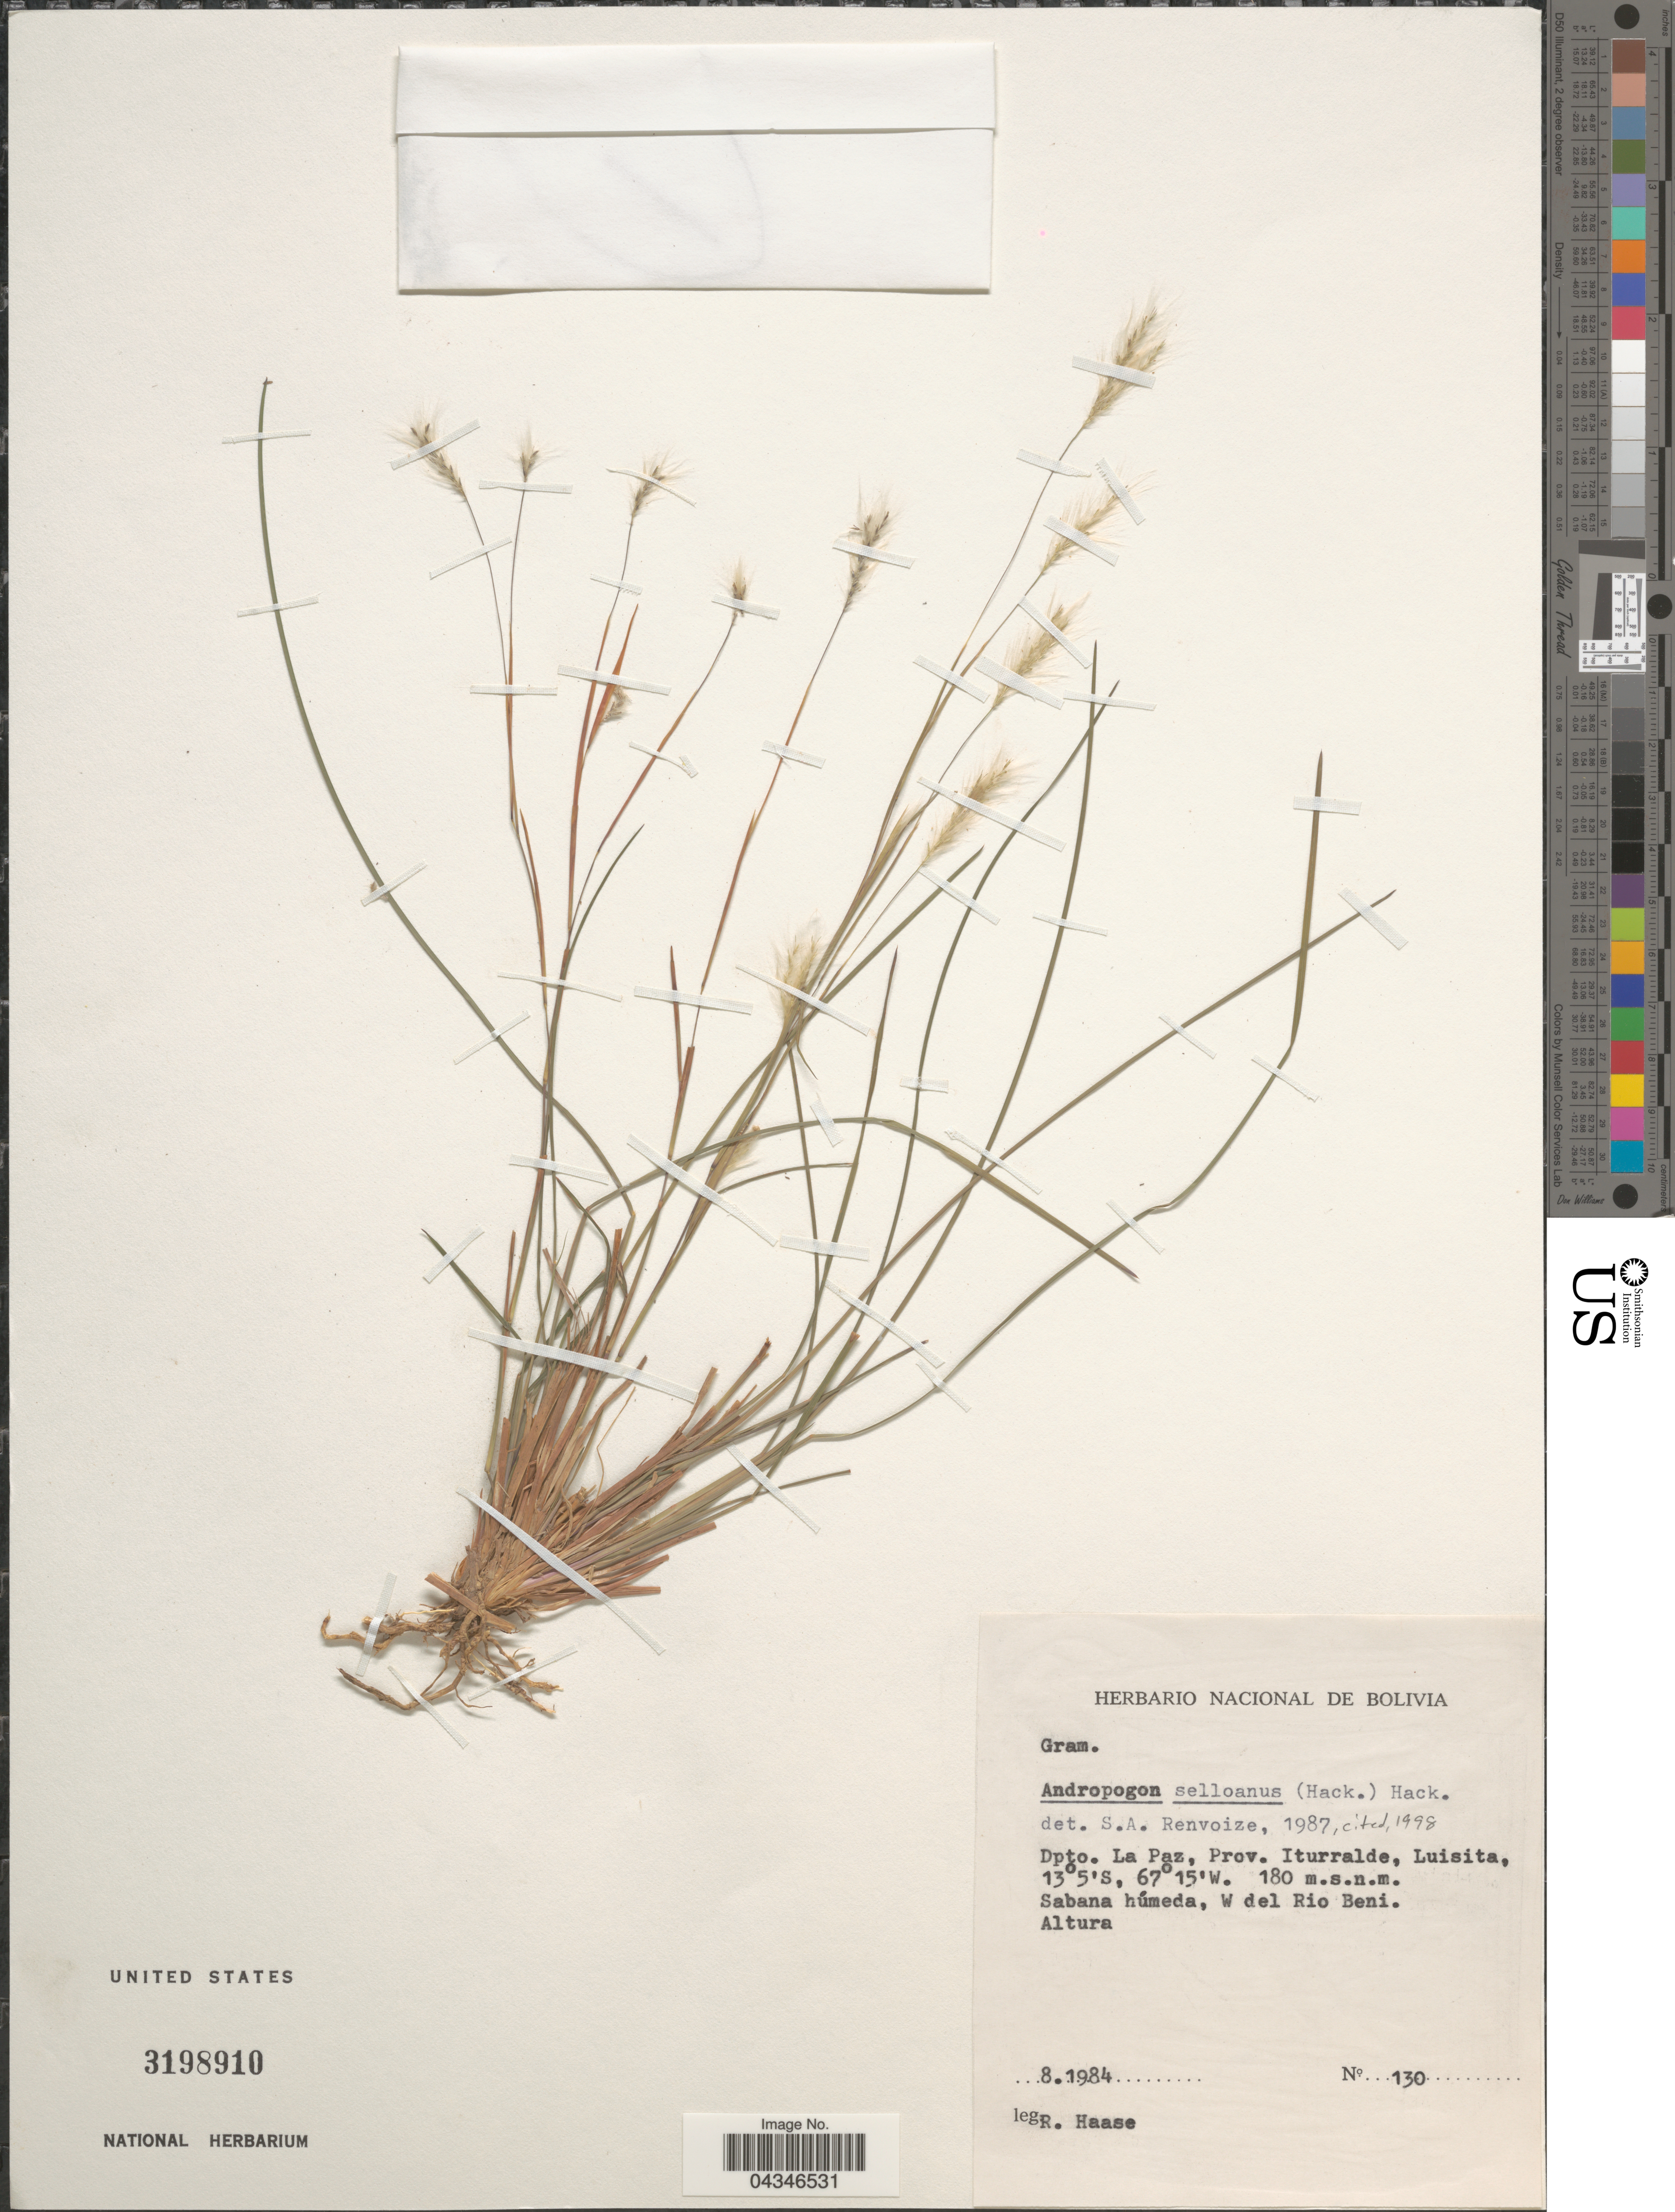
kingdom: Plantae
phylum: Tracheophyta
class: Liliopsida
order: Poales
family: Poaceae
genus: Andropogon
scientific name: Andropogon selloanus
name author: (Hack.) Hack.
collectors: R. Haase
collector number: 130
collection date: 1984-08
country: Bolivia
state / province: La Paz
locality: Dpto. La Paz, Prov. Iturralde, Luista. Sabana húmeda, W del Rio Beni.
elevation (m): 180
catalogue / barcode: US 3198910